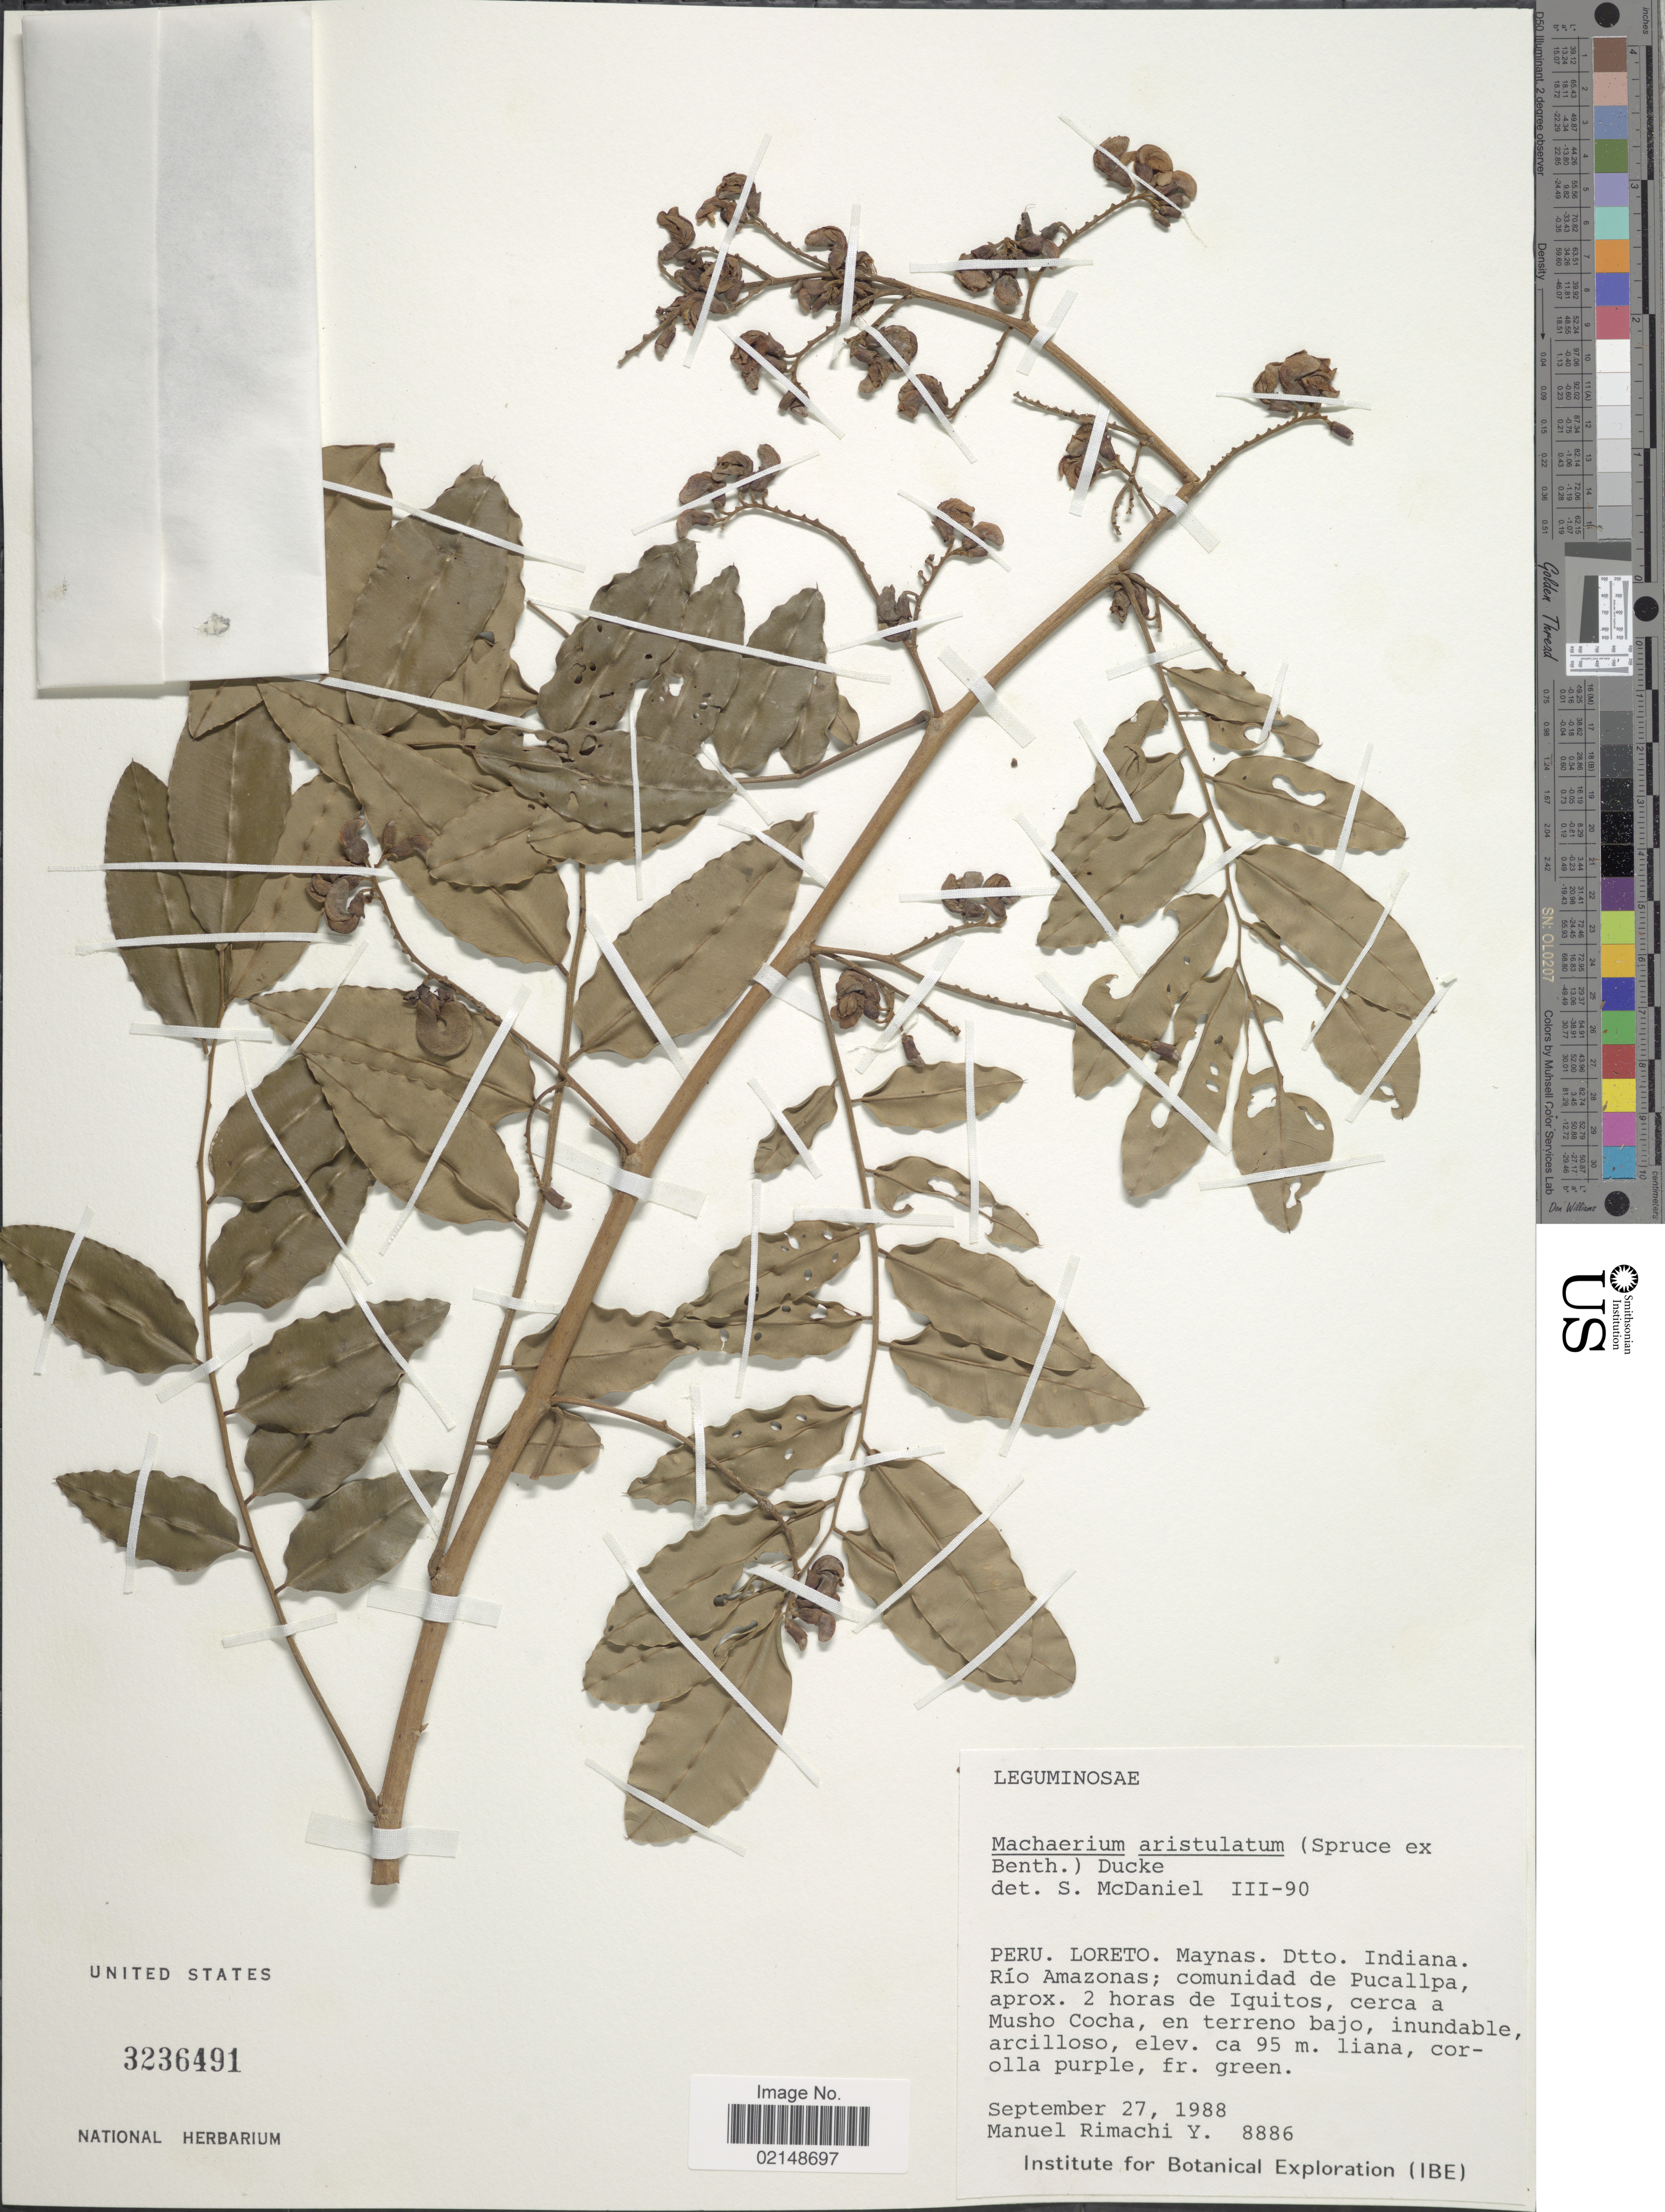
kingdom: Plantae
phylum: Tracheophyta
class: Magnoliopsida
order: Fabales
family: Fabaceae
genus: Machaerium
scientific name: Machaerium aristulatum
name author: (Spruce ex Benth.) Duckee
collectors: M. Rimachi Y.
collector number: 8886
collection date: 1988-09-27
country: Peru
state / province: Loreto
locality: Maynas, Dtto. Indiana, Rio Amazonas, comunidad de Pucallpa, approx. 2 horas de Iquitos, cerca a Musho Cocha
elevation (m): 95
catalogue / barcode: US 3236491